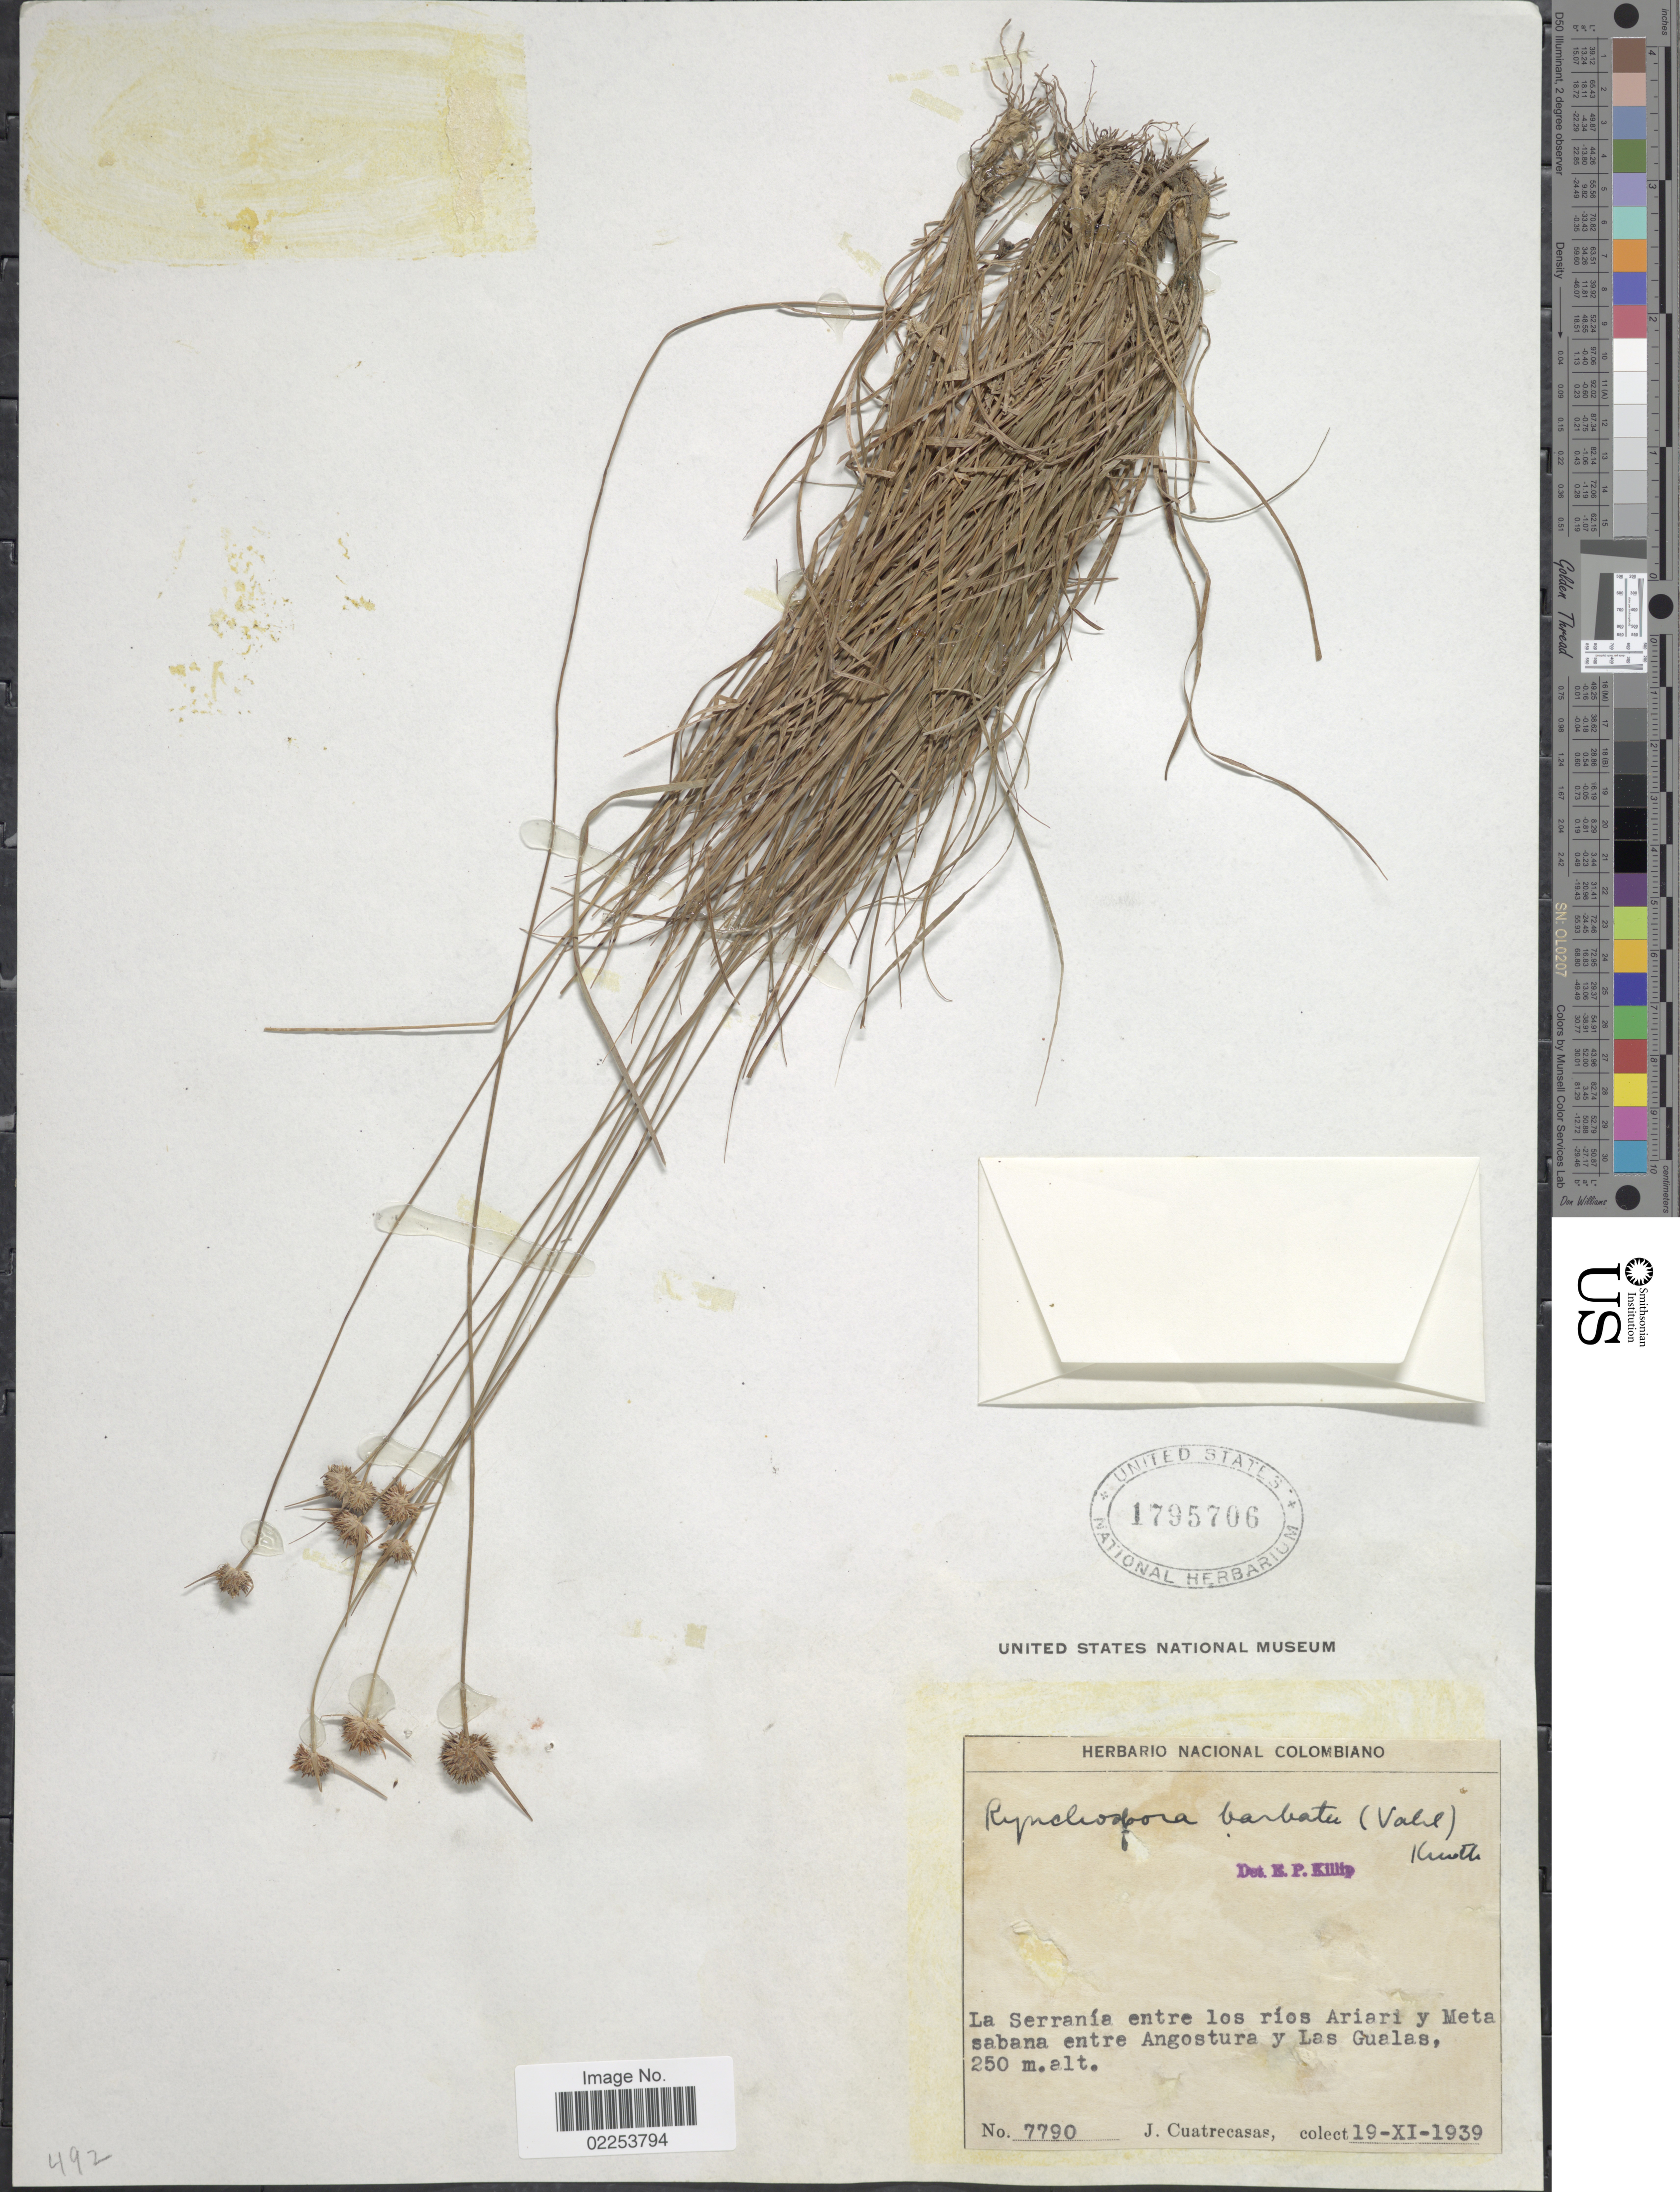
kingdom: Plantae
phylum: Tracheophyta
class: Liliopsida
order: Poales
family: Cyperaceae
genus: Rhynchospora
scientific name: Rhynchospora barbata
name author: (Vahl) Kunth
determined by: Alves, K.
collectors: J. Cuatrecasas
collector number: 7790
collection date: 1939-11-19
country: Colombia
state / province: Meta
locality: La Serrania entre los rio Ariari y Meta saban entre Angostura y Las Gualas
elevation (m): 250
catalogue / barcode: US 1795706